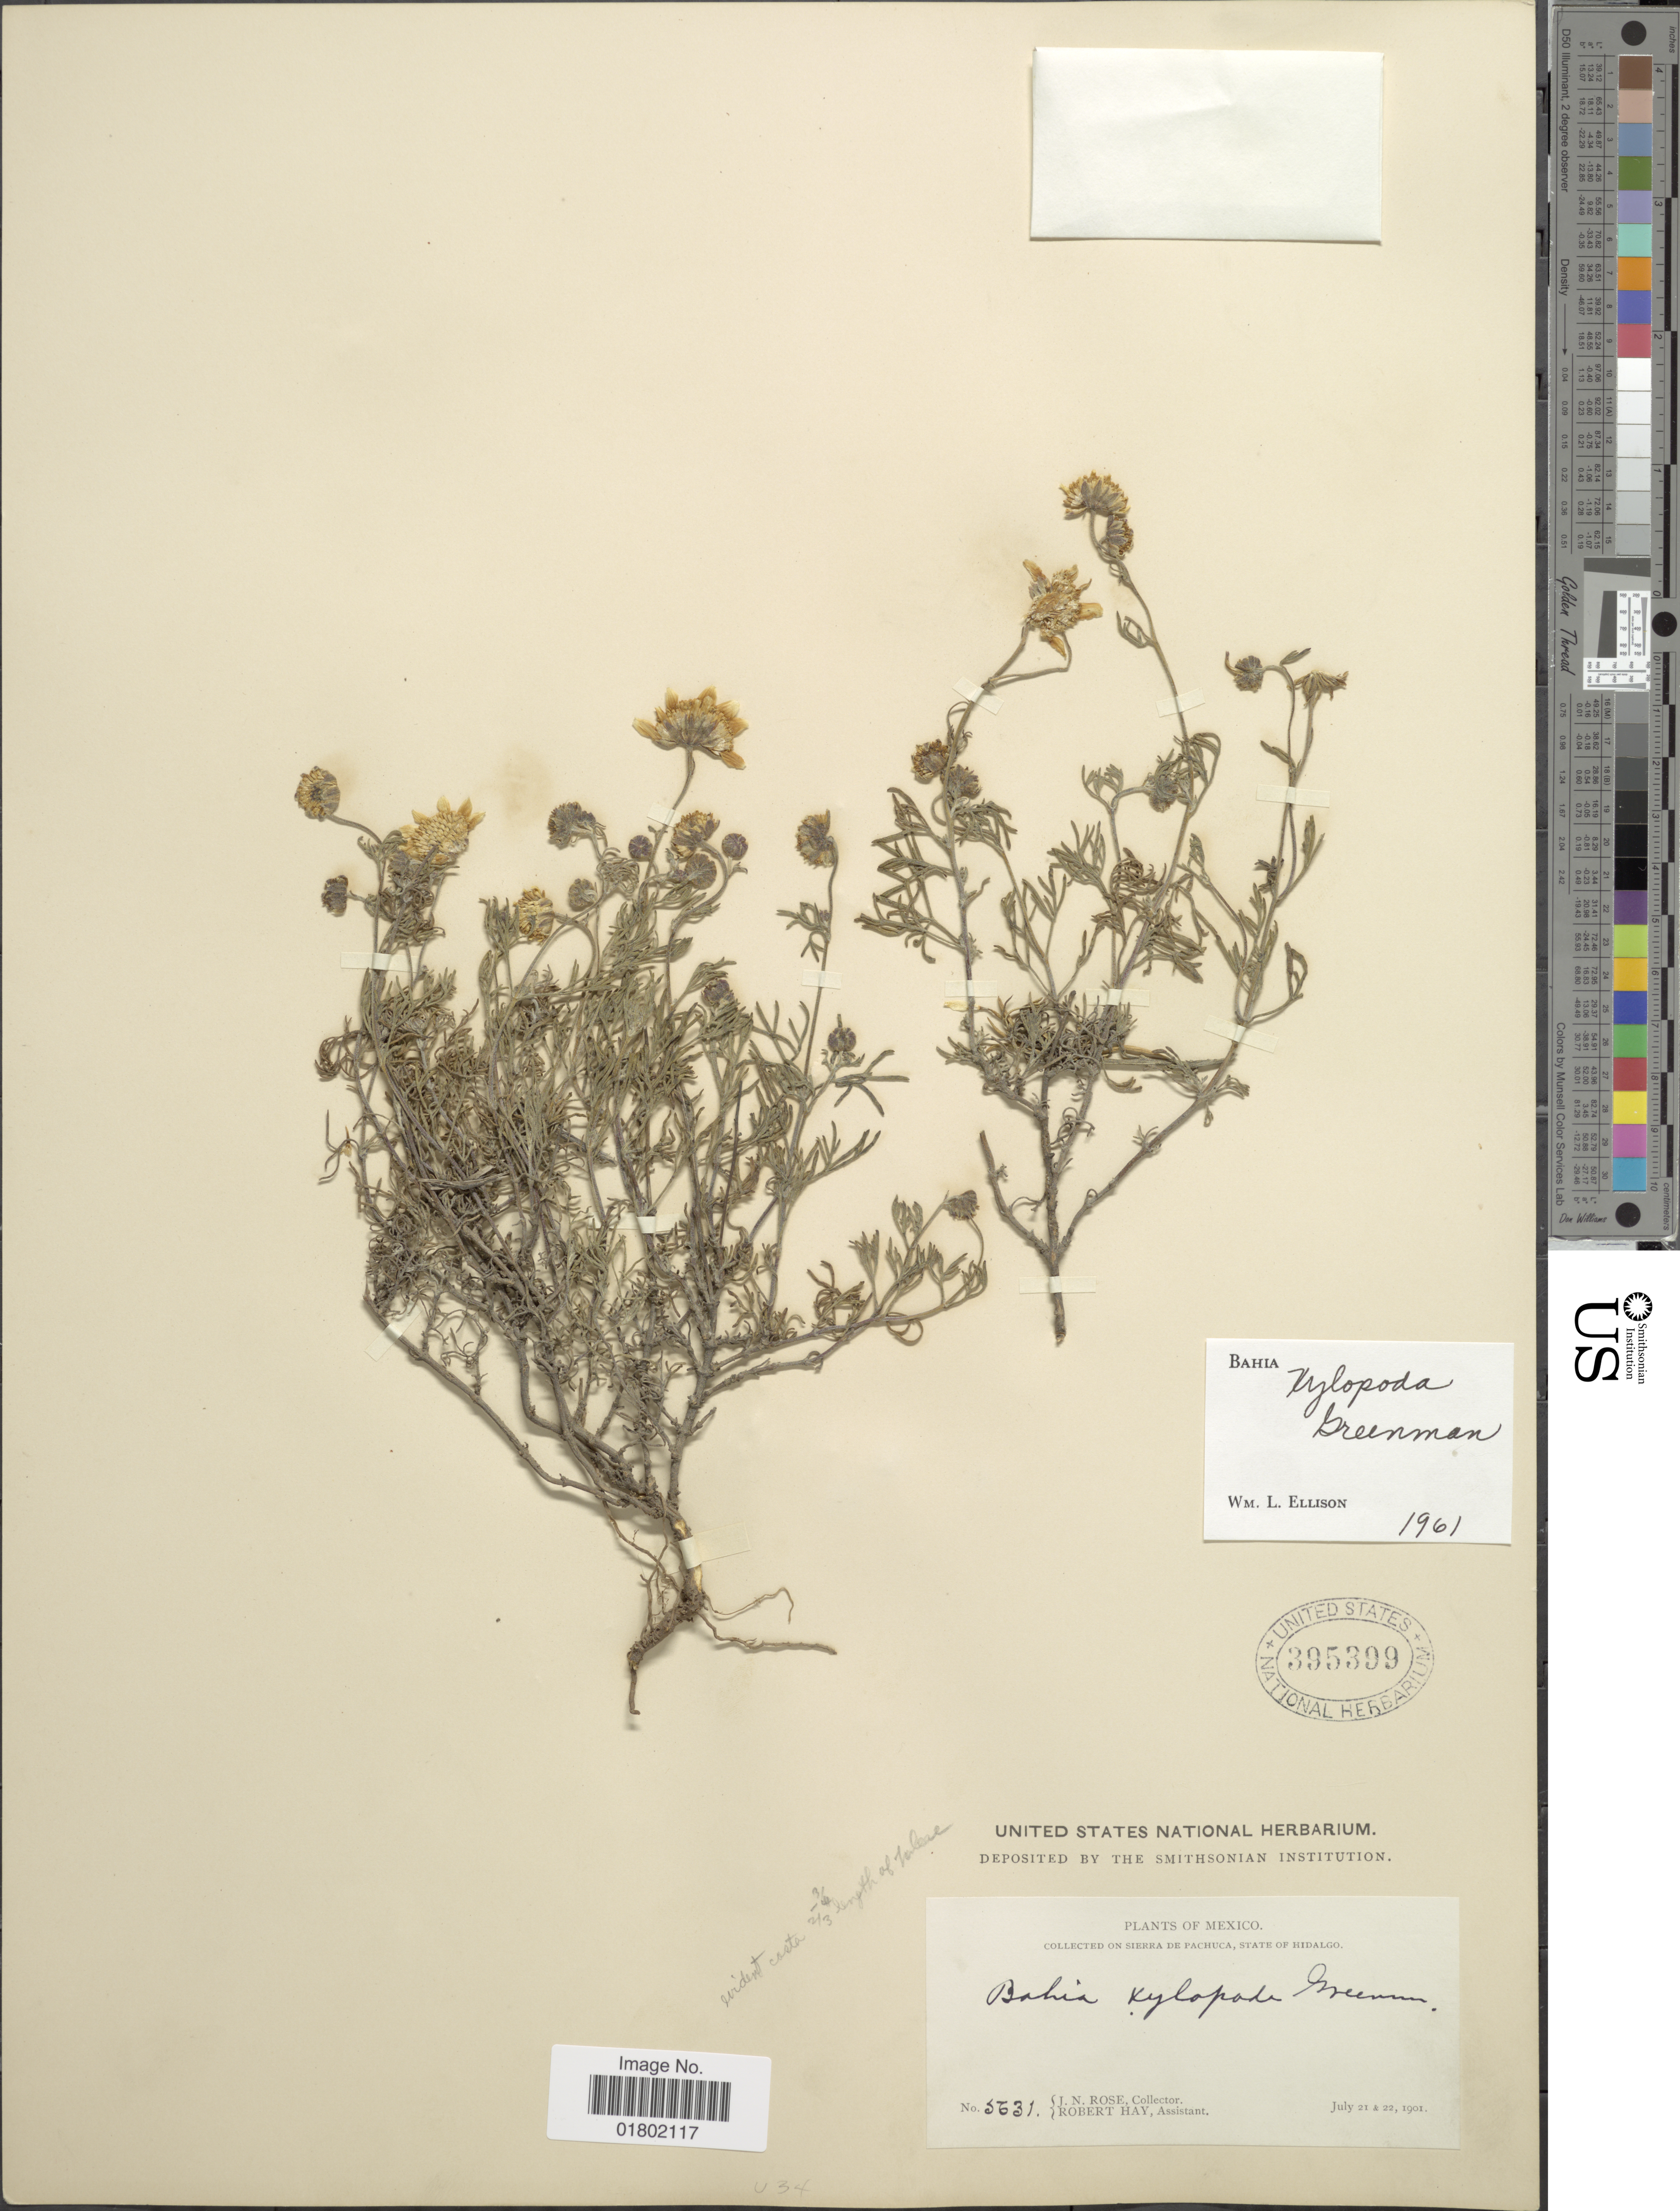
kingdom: Plantae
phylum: Tracheophyta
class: Magnoliopsida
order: Asterales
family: Asteraceae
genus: Bahia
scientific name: Bahia xylopoda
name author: Greenm.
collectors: J. N. Rose & R. H. Hay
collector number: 5631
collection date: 1901-07-21/1901-07-22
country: Mexico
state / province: Hidalgo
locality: Sierra de Pachuca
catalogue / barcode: US 395399